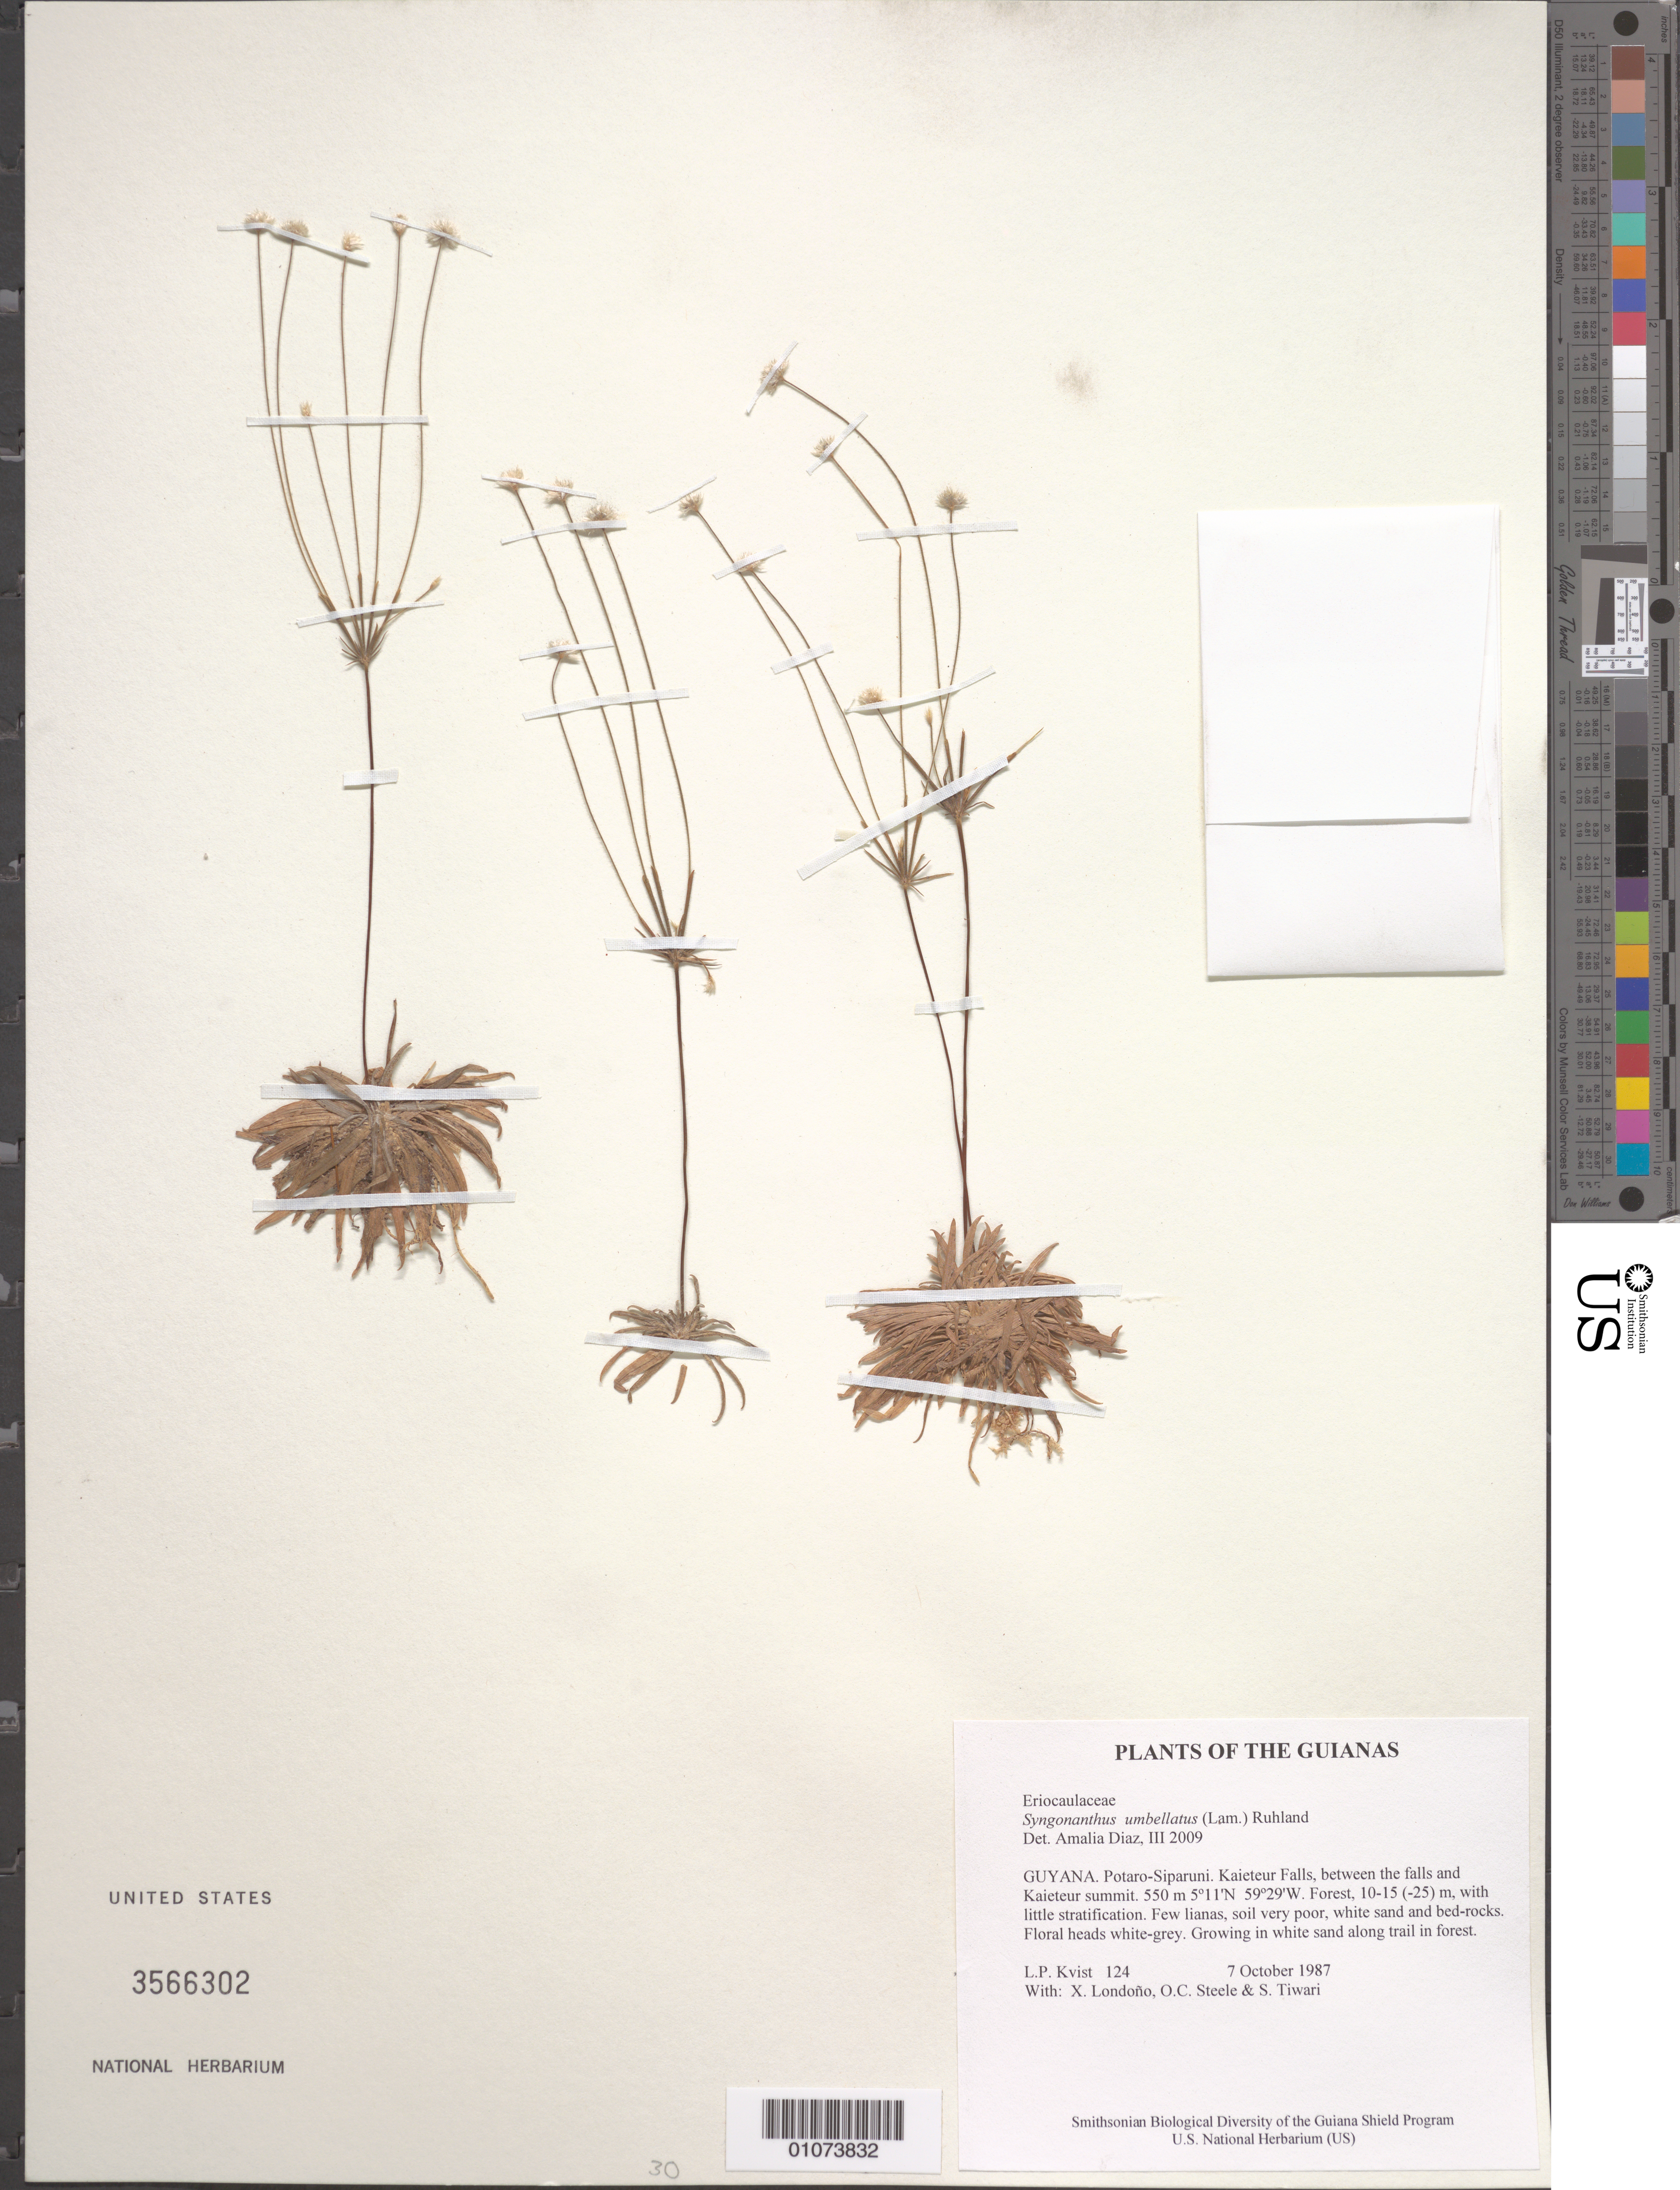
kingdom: Plantae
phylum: Tracheophyta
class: Liliopsida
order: Poales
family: Eriocaulaceae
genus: Syngonanthus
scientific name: Syngonanthus umbellatus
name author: (Lam.) Ruhland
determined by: Hensold, N.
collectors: L. P. Kvist, X. Londoño, O. C. Steele & S. Tiwari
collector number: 124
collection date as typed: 7 October 1987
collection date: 1987-10-07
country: Guyana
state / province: Potaro-Siparuni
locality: Kaieteur Falls, between the falls and Kaieteur summit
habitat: Forest, 10-15 (-25) m, with little stratification. Few lianas, soil very poor, white sand and bed-rocks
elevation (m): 550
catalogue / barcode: US 3566302